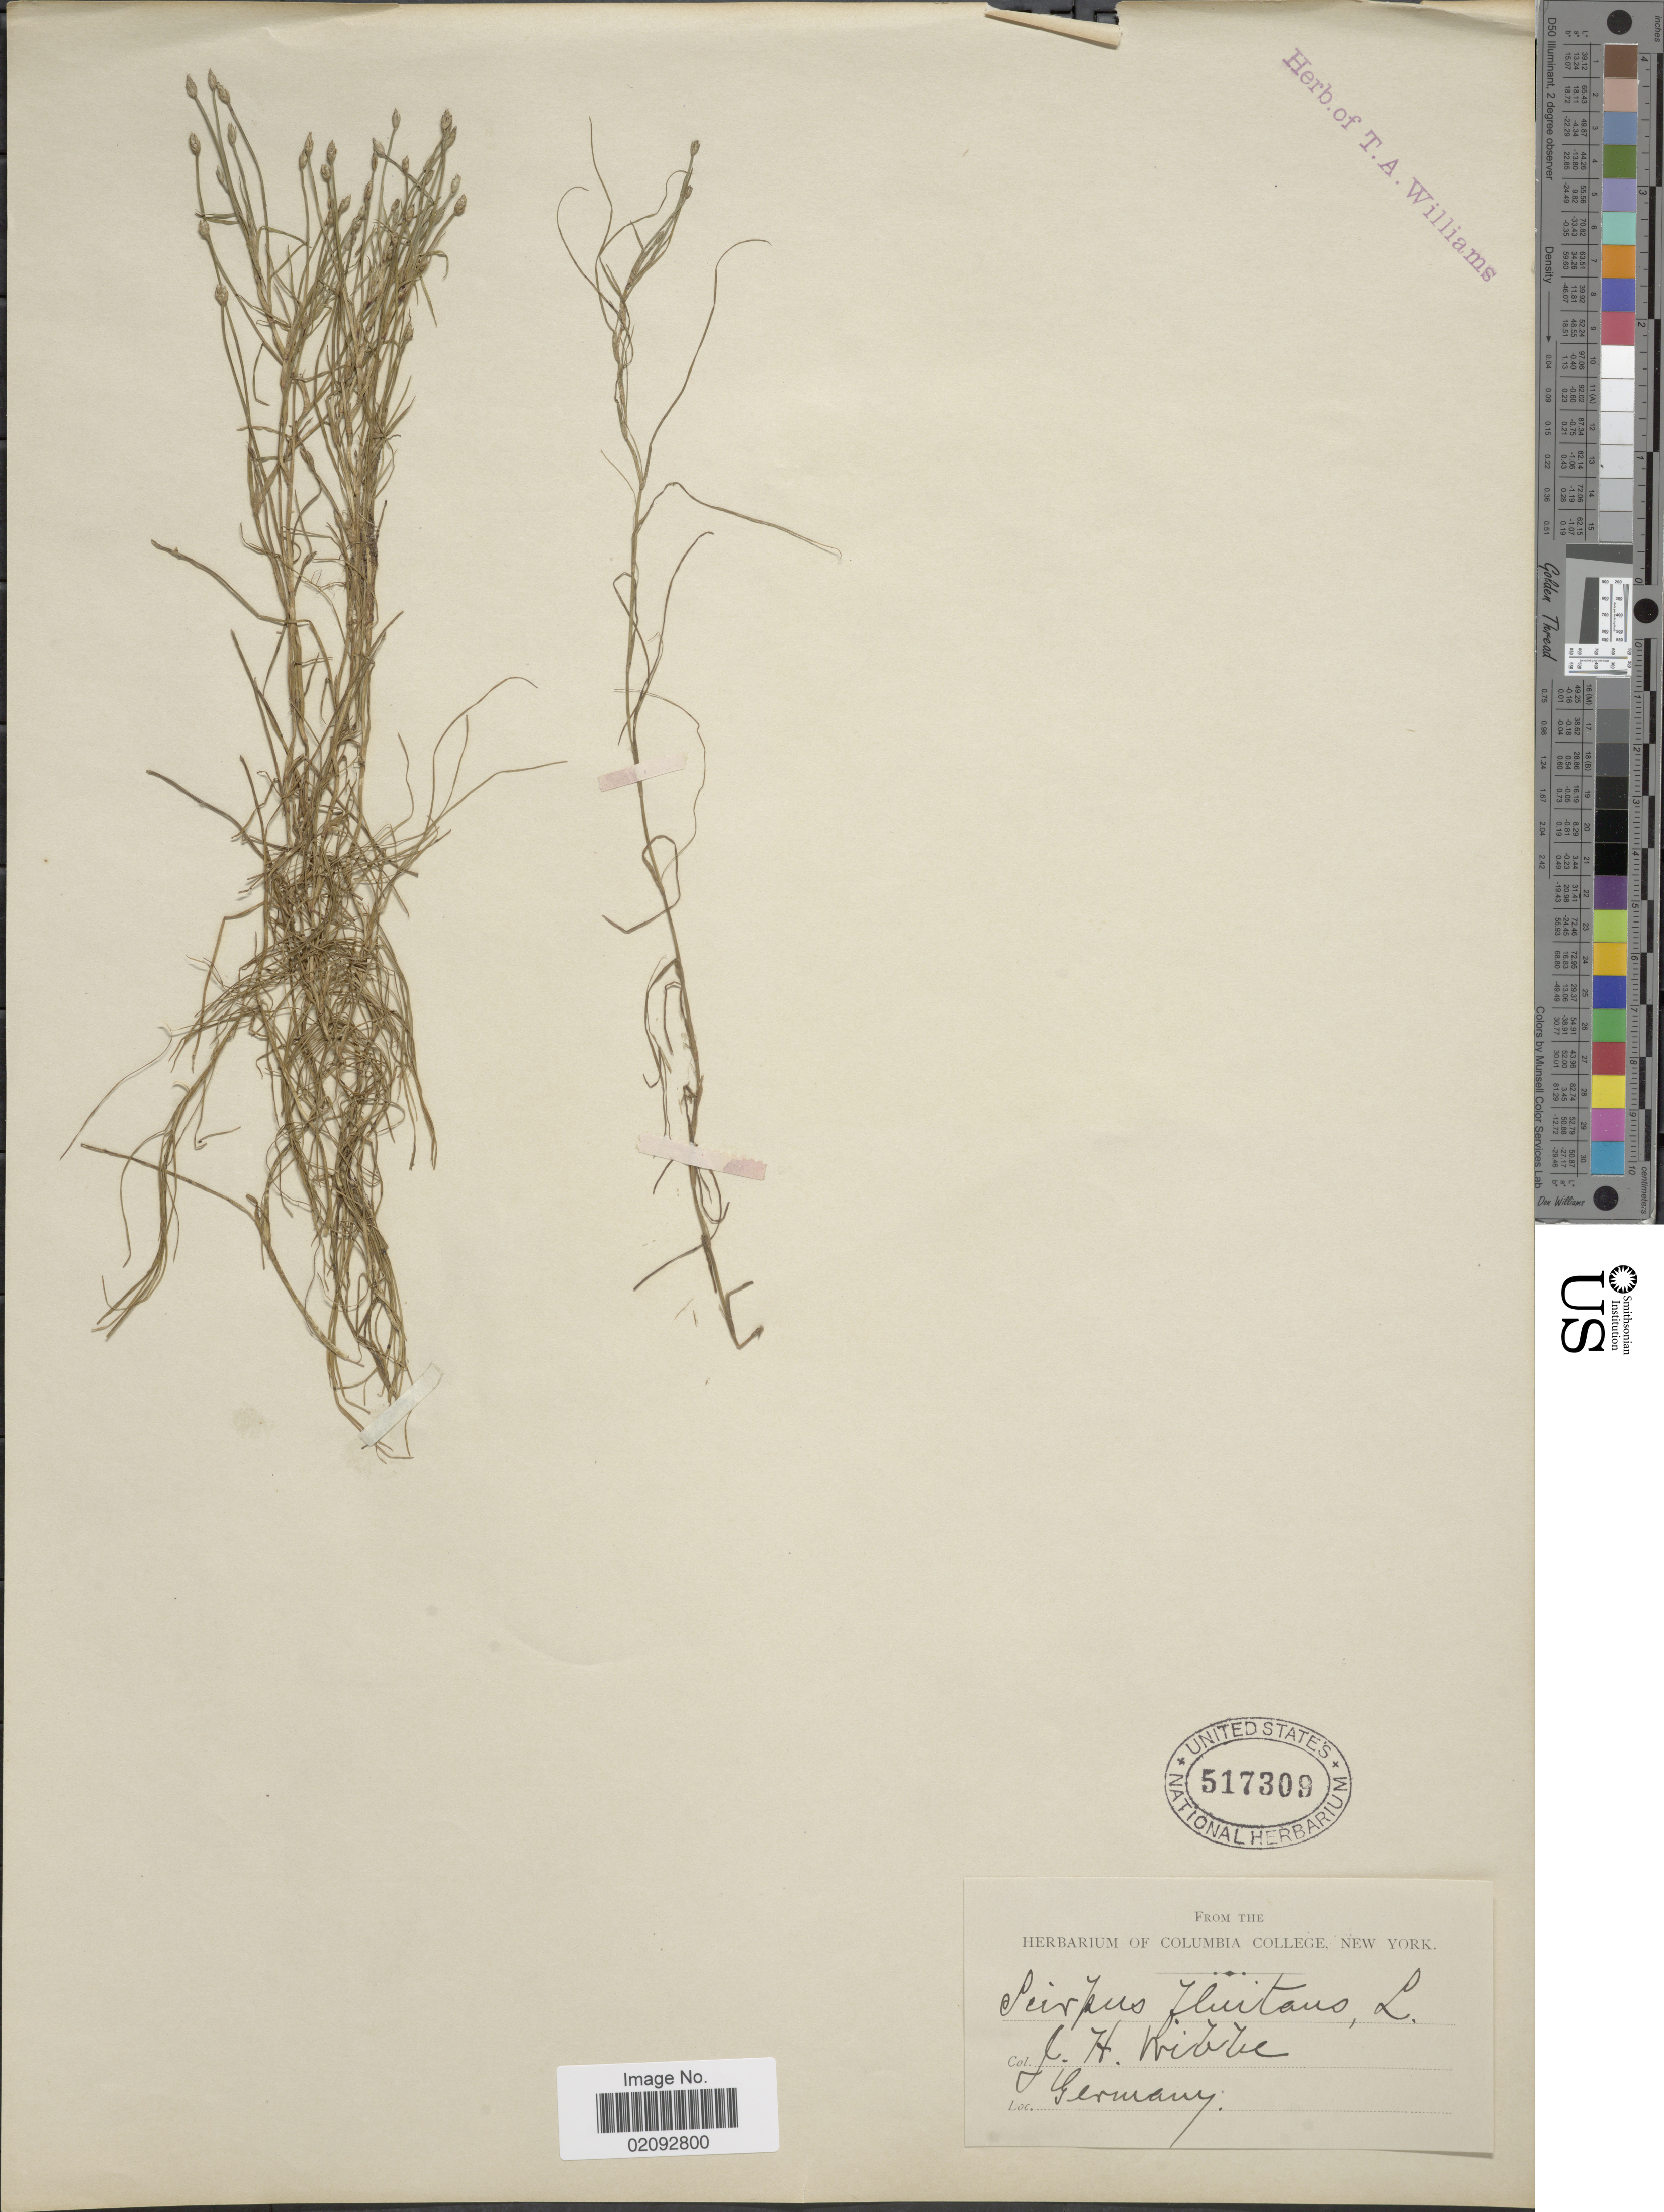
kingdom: Plantae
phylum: Tracheophyta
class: Liliopsida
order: Poales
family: Cyperaceae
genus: Isolepis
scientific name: Isolepis fluitans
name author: (L.) R. Br.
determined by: Strong, Mark T., (BOT), Smithsonian Institution - National Museum of Natural History (UNITED STATES)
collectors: J. Wibbe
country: Germany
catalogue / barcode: US 517309